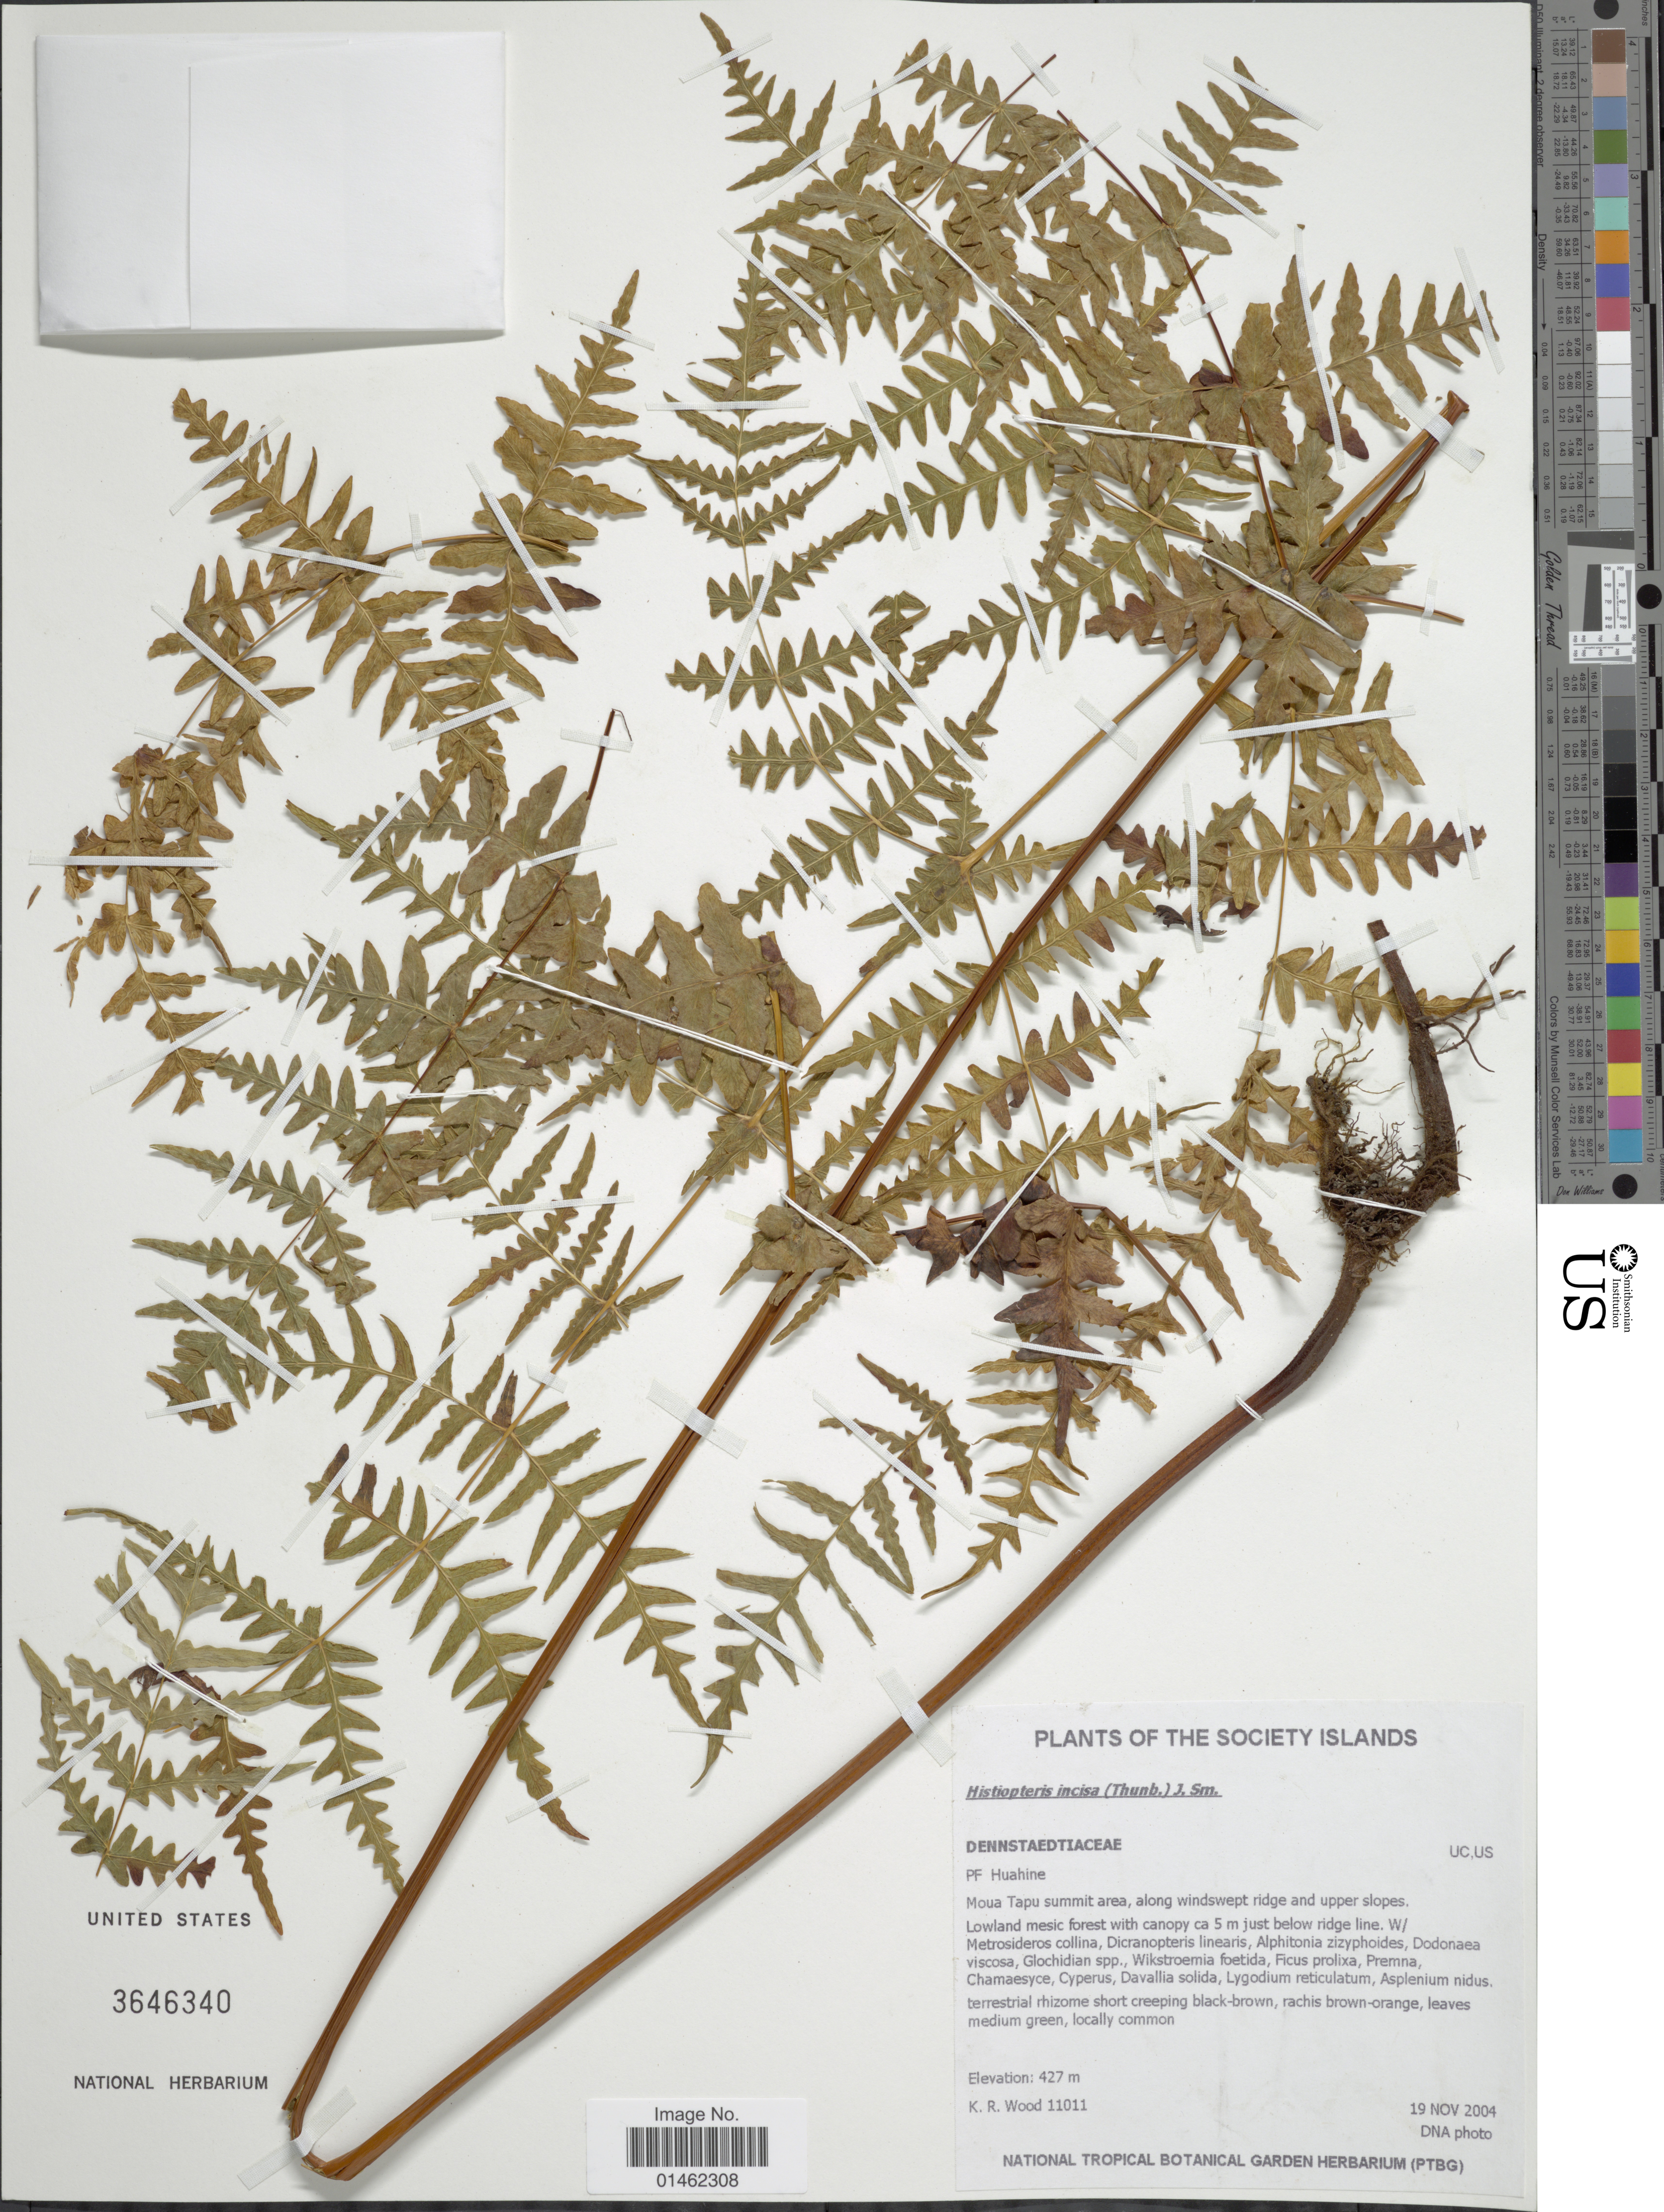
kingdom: Plantae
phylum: Tracheophyta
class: Polypodiopsida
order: Polypodiales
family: Dennstaedtiaceae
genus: Histiopteris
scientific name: Histiopteris incisa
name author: (Thunb.) J. Sm.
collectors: K. R. Wood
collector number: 11011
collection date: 2004-11-19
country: French Polynesia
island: Huahine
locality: PF Huahine, Moua Tapu summit area, along windswept ridge and upper slopes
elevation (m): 427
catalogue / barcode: US 3646340